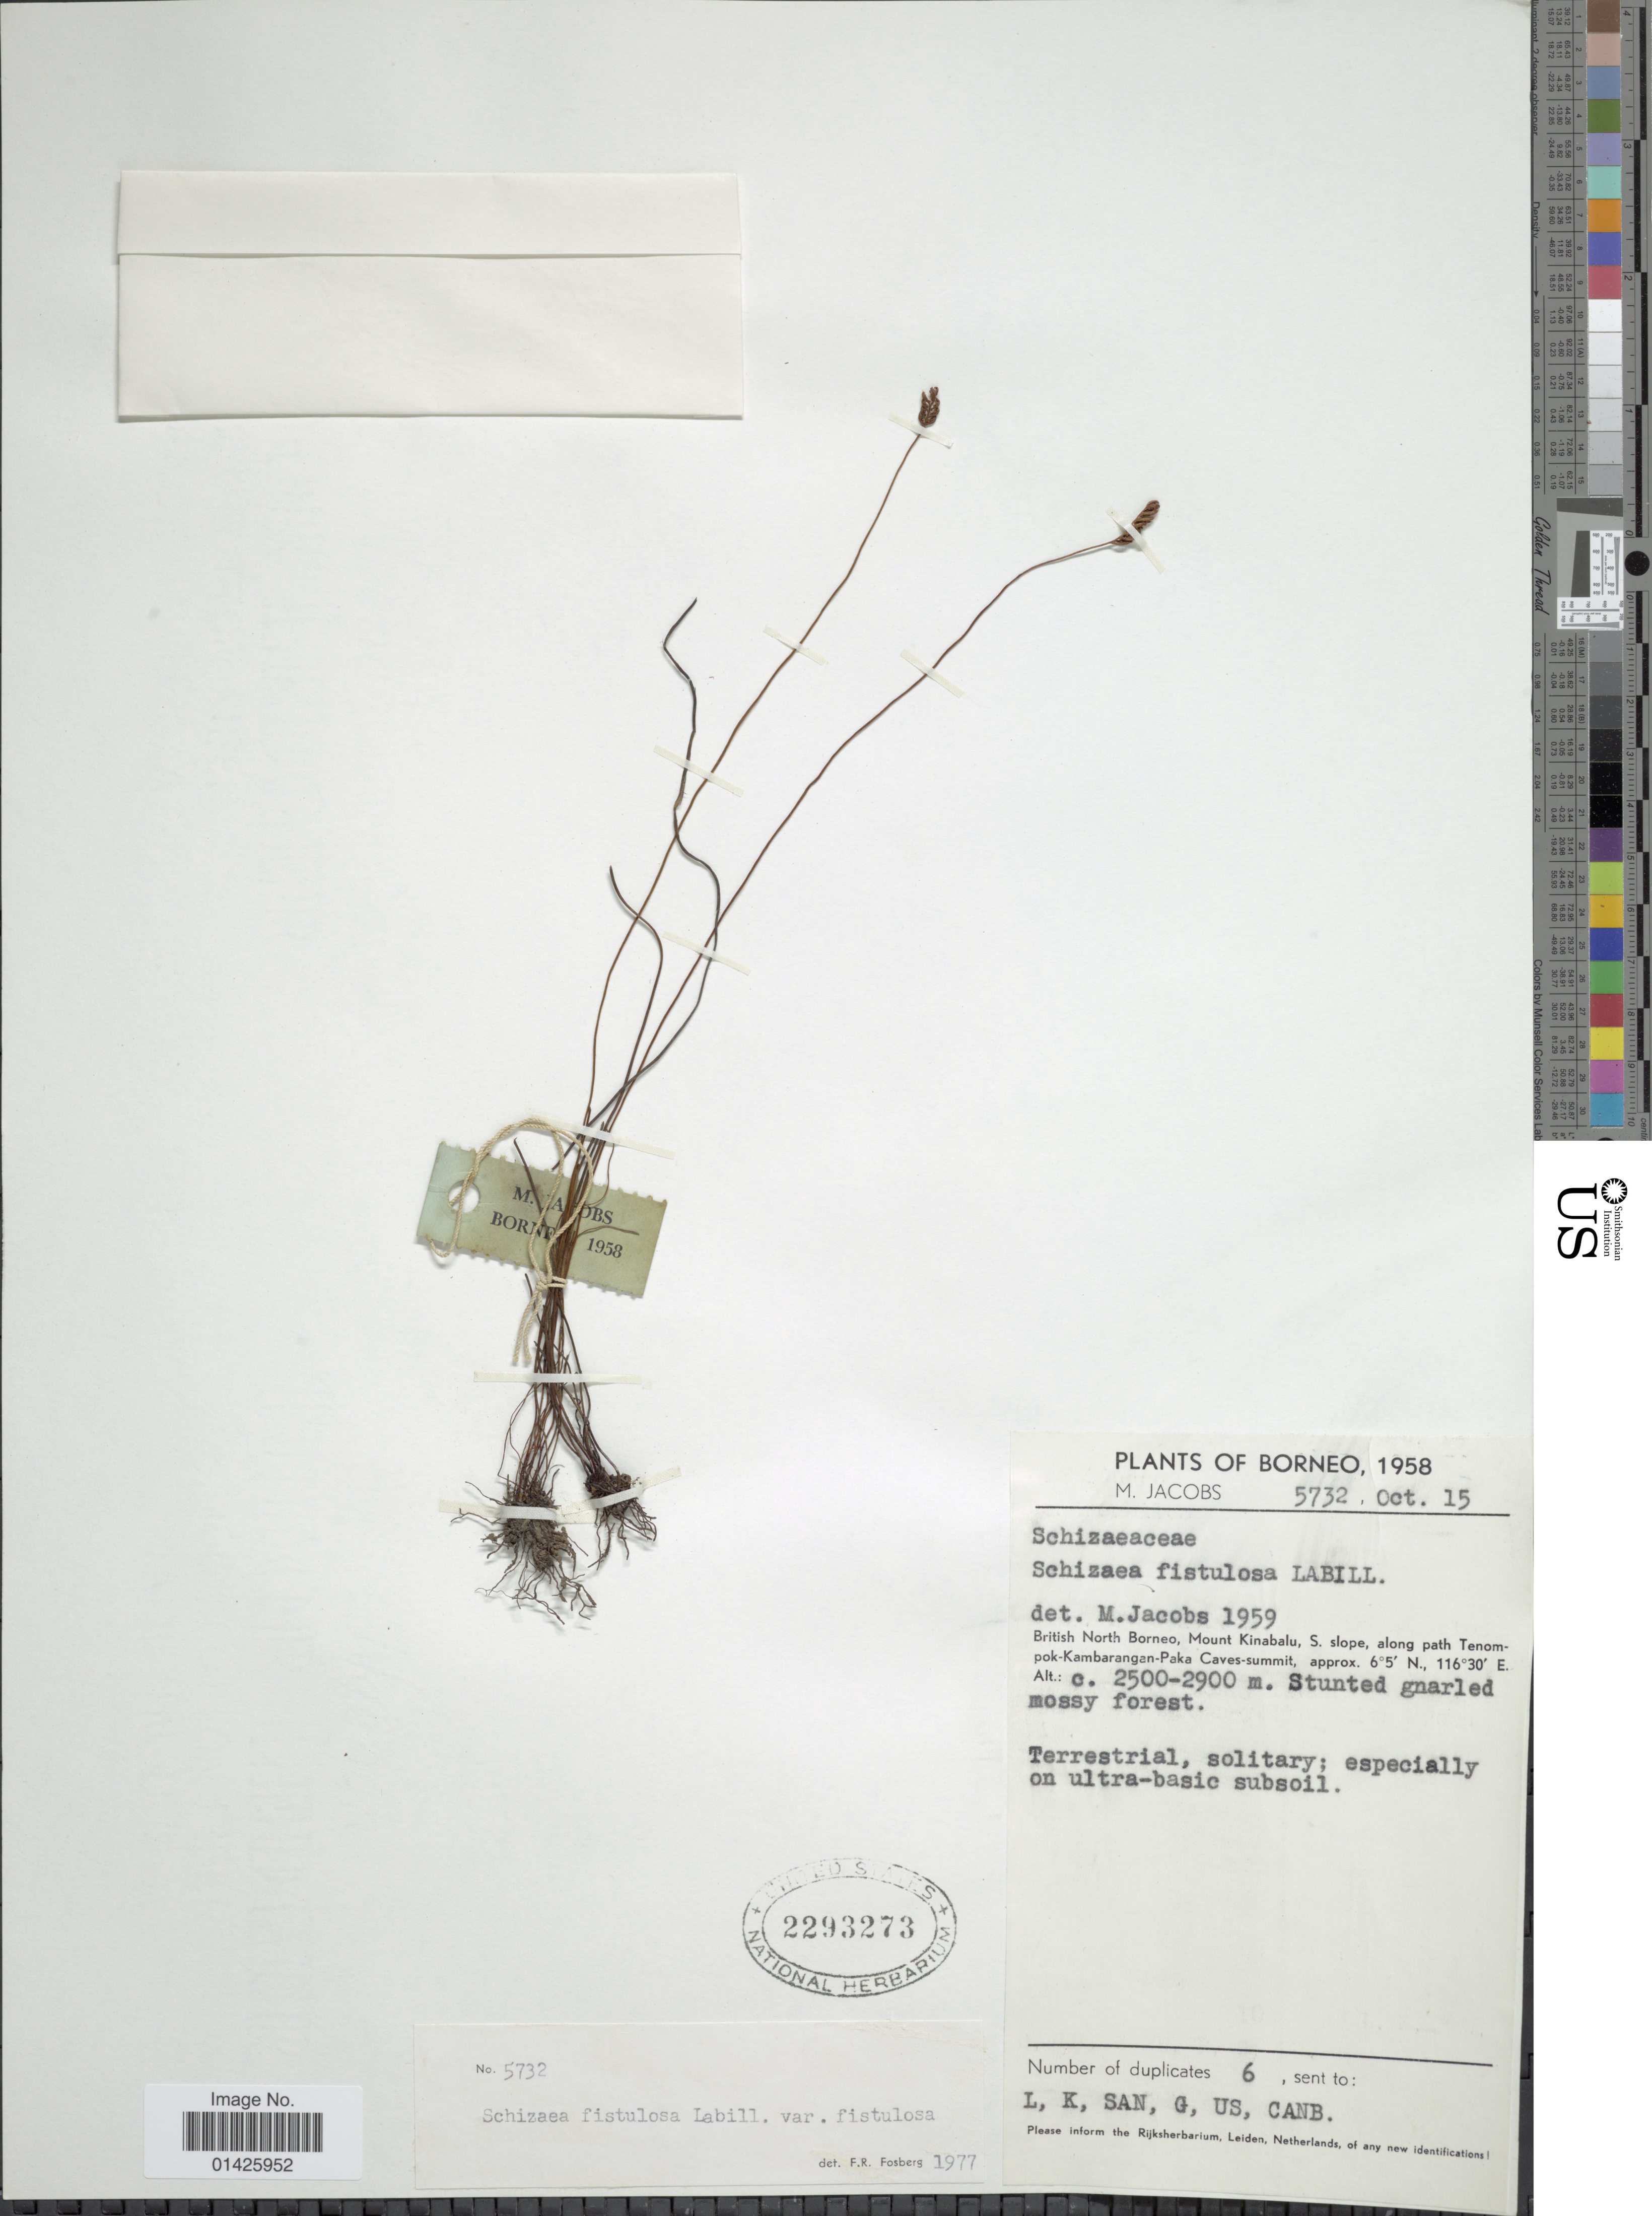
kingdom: Plantae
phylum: Tracheophyta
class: Polypodiopsida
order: Schizaeales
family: Schizaeaceae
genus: Schizaea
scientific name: Schizaea fistulosa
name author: Labill.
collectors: M. Jacobs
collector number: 5732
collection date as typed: Transcribed d/m/y: /10/15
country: Malaysia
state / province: Sabah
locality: British North Borneo, Mount Kinabalu, S slope, along path Tenompok-Kambarangan-Paka Caves-Summit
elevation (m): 2500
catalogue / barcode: US 2293273